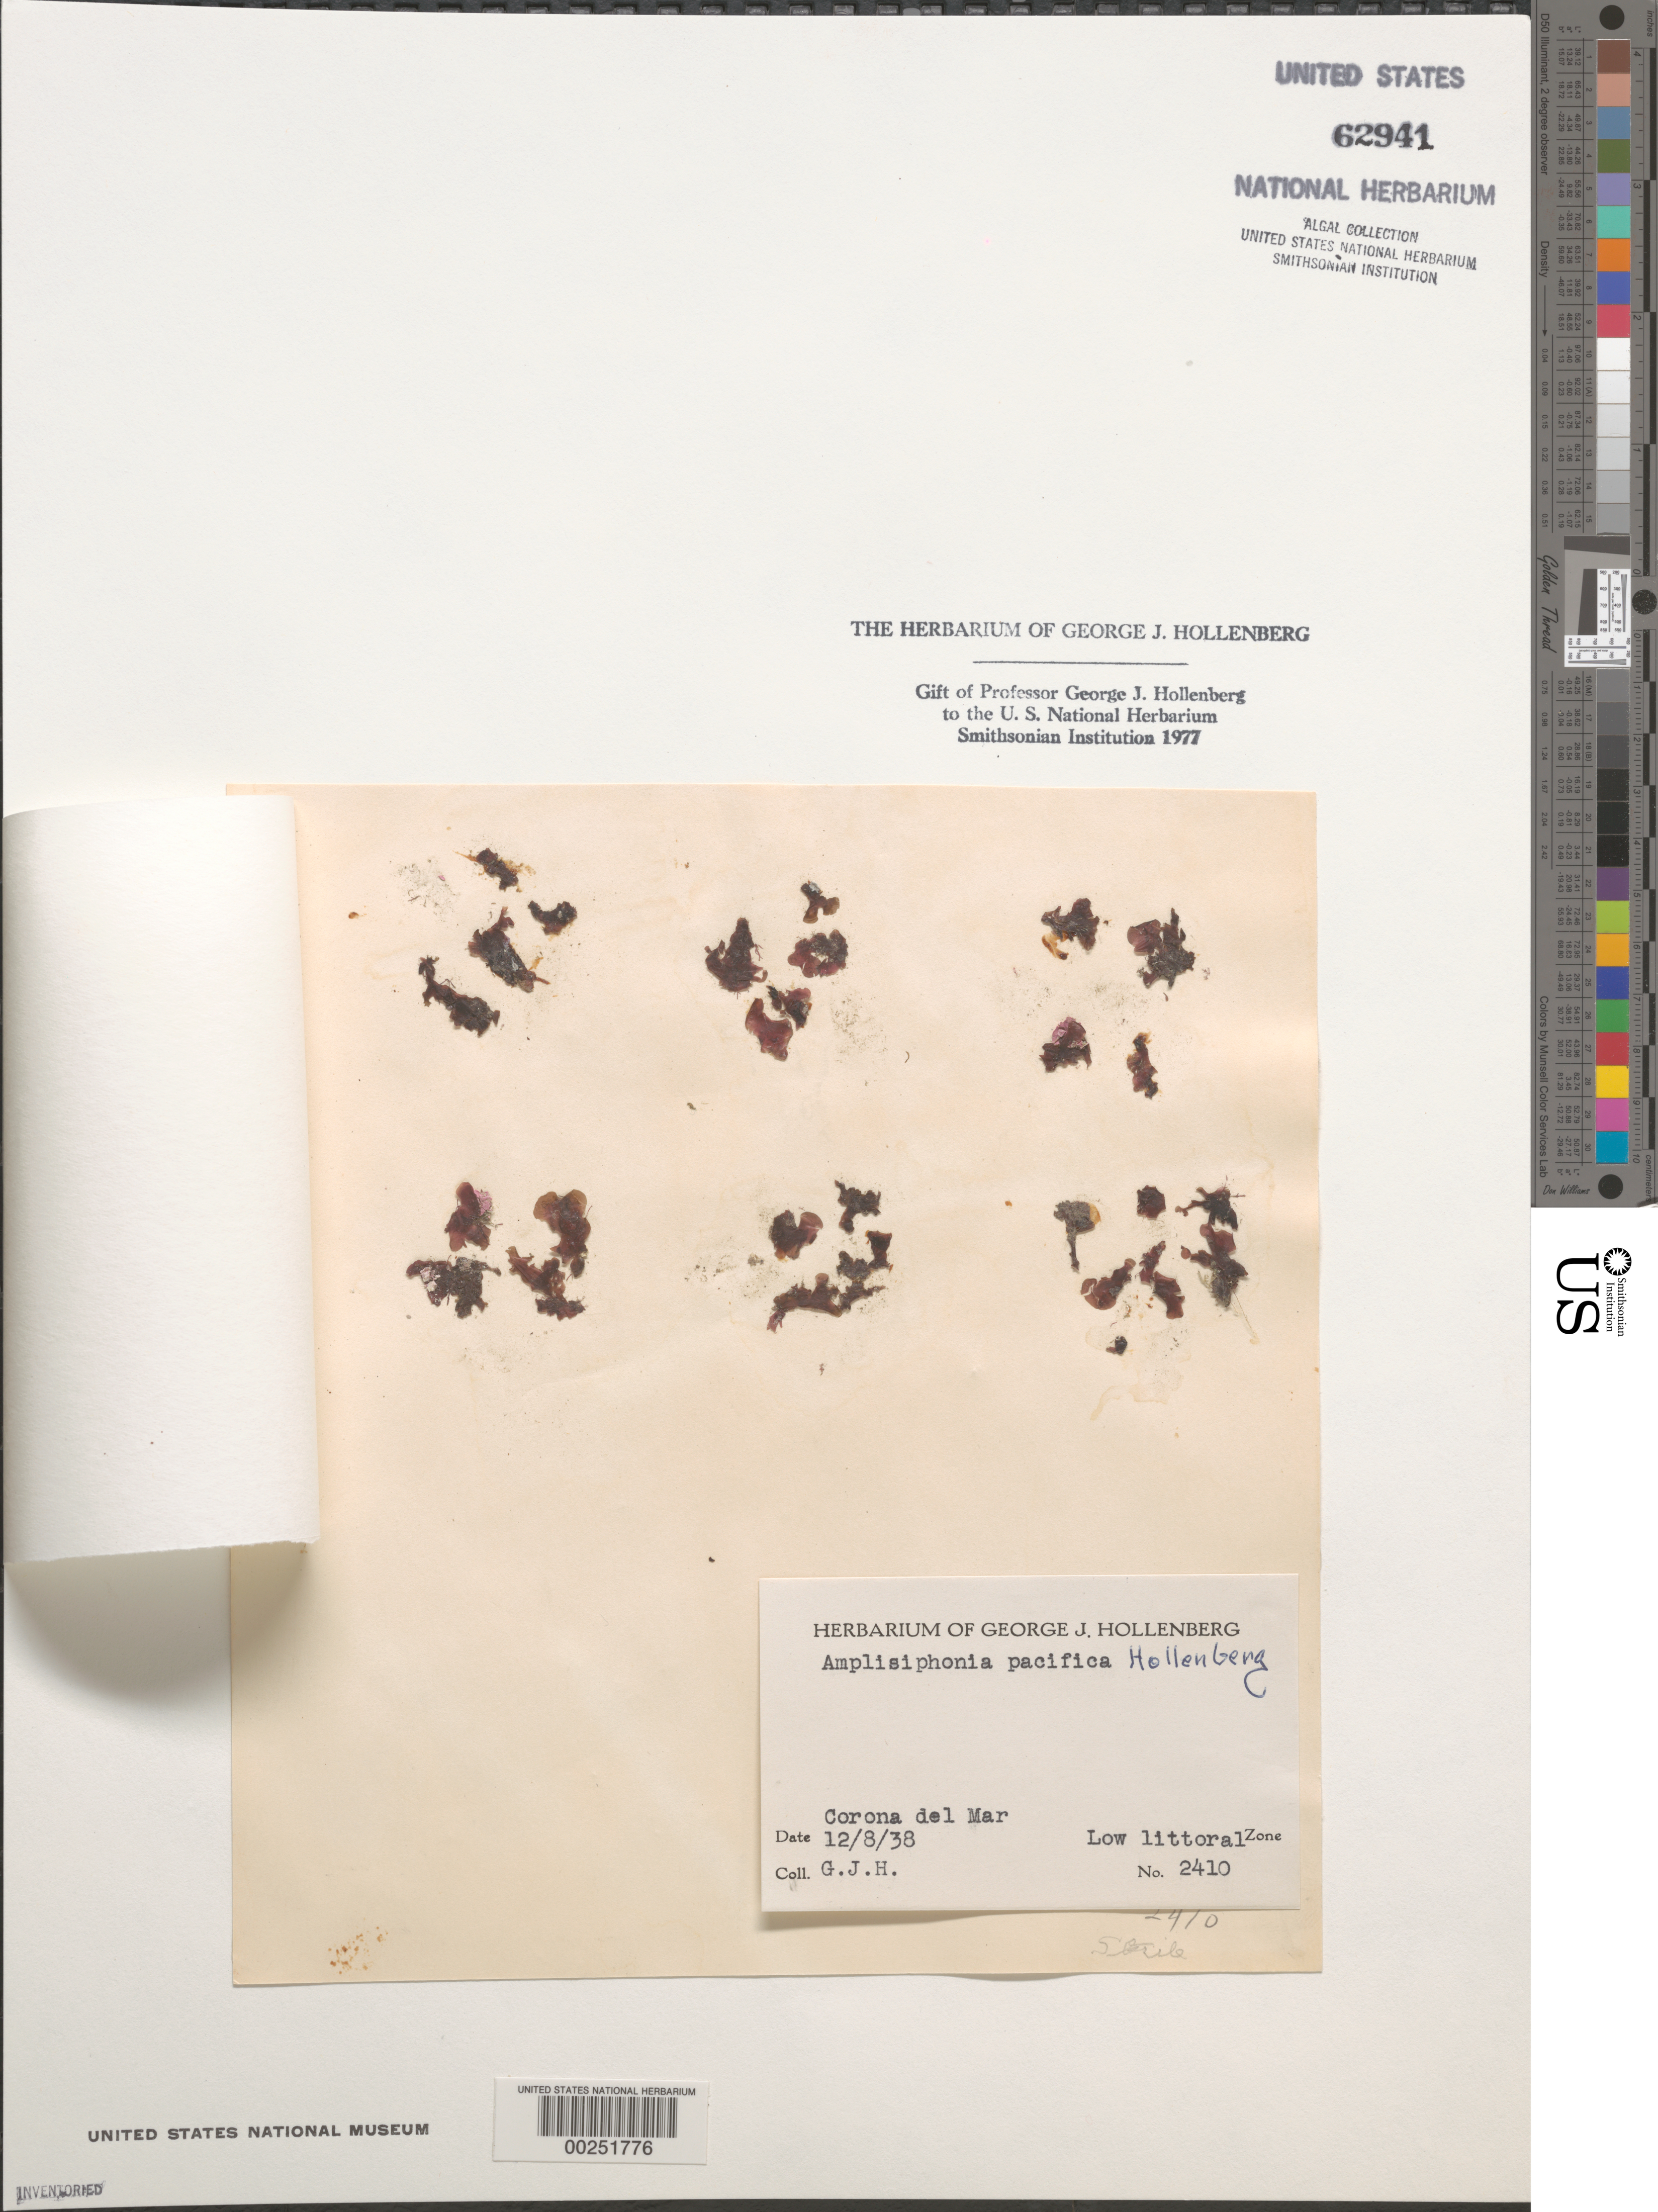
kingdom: Plantae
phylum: Rhodophyta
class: Florideophyceae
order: Ceramiales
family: Rhodomelaceae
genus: Amplisiphonia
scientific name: Amplisiphonia pacifica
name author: Hollenb.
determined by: Hollenberg, George J.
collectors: G. Hollenberg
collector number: GJH 2410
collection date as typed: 08 Dec 1938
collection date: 1938-12-08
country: United States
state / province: California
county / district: Orange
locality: Corona del Mar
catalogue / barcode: US 62941